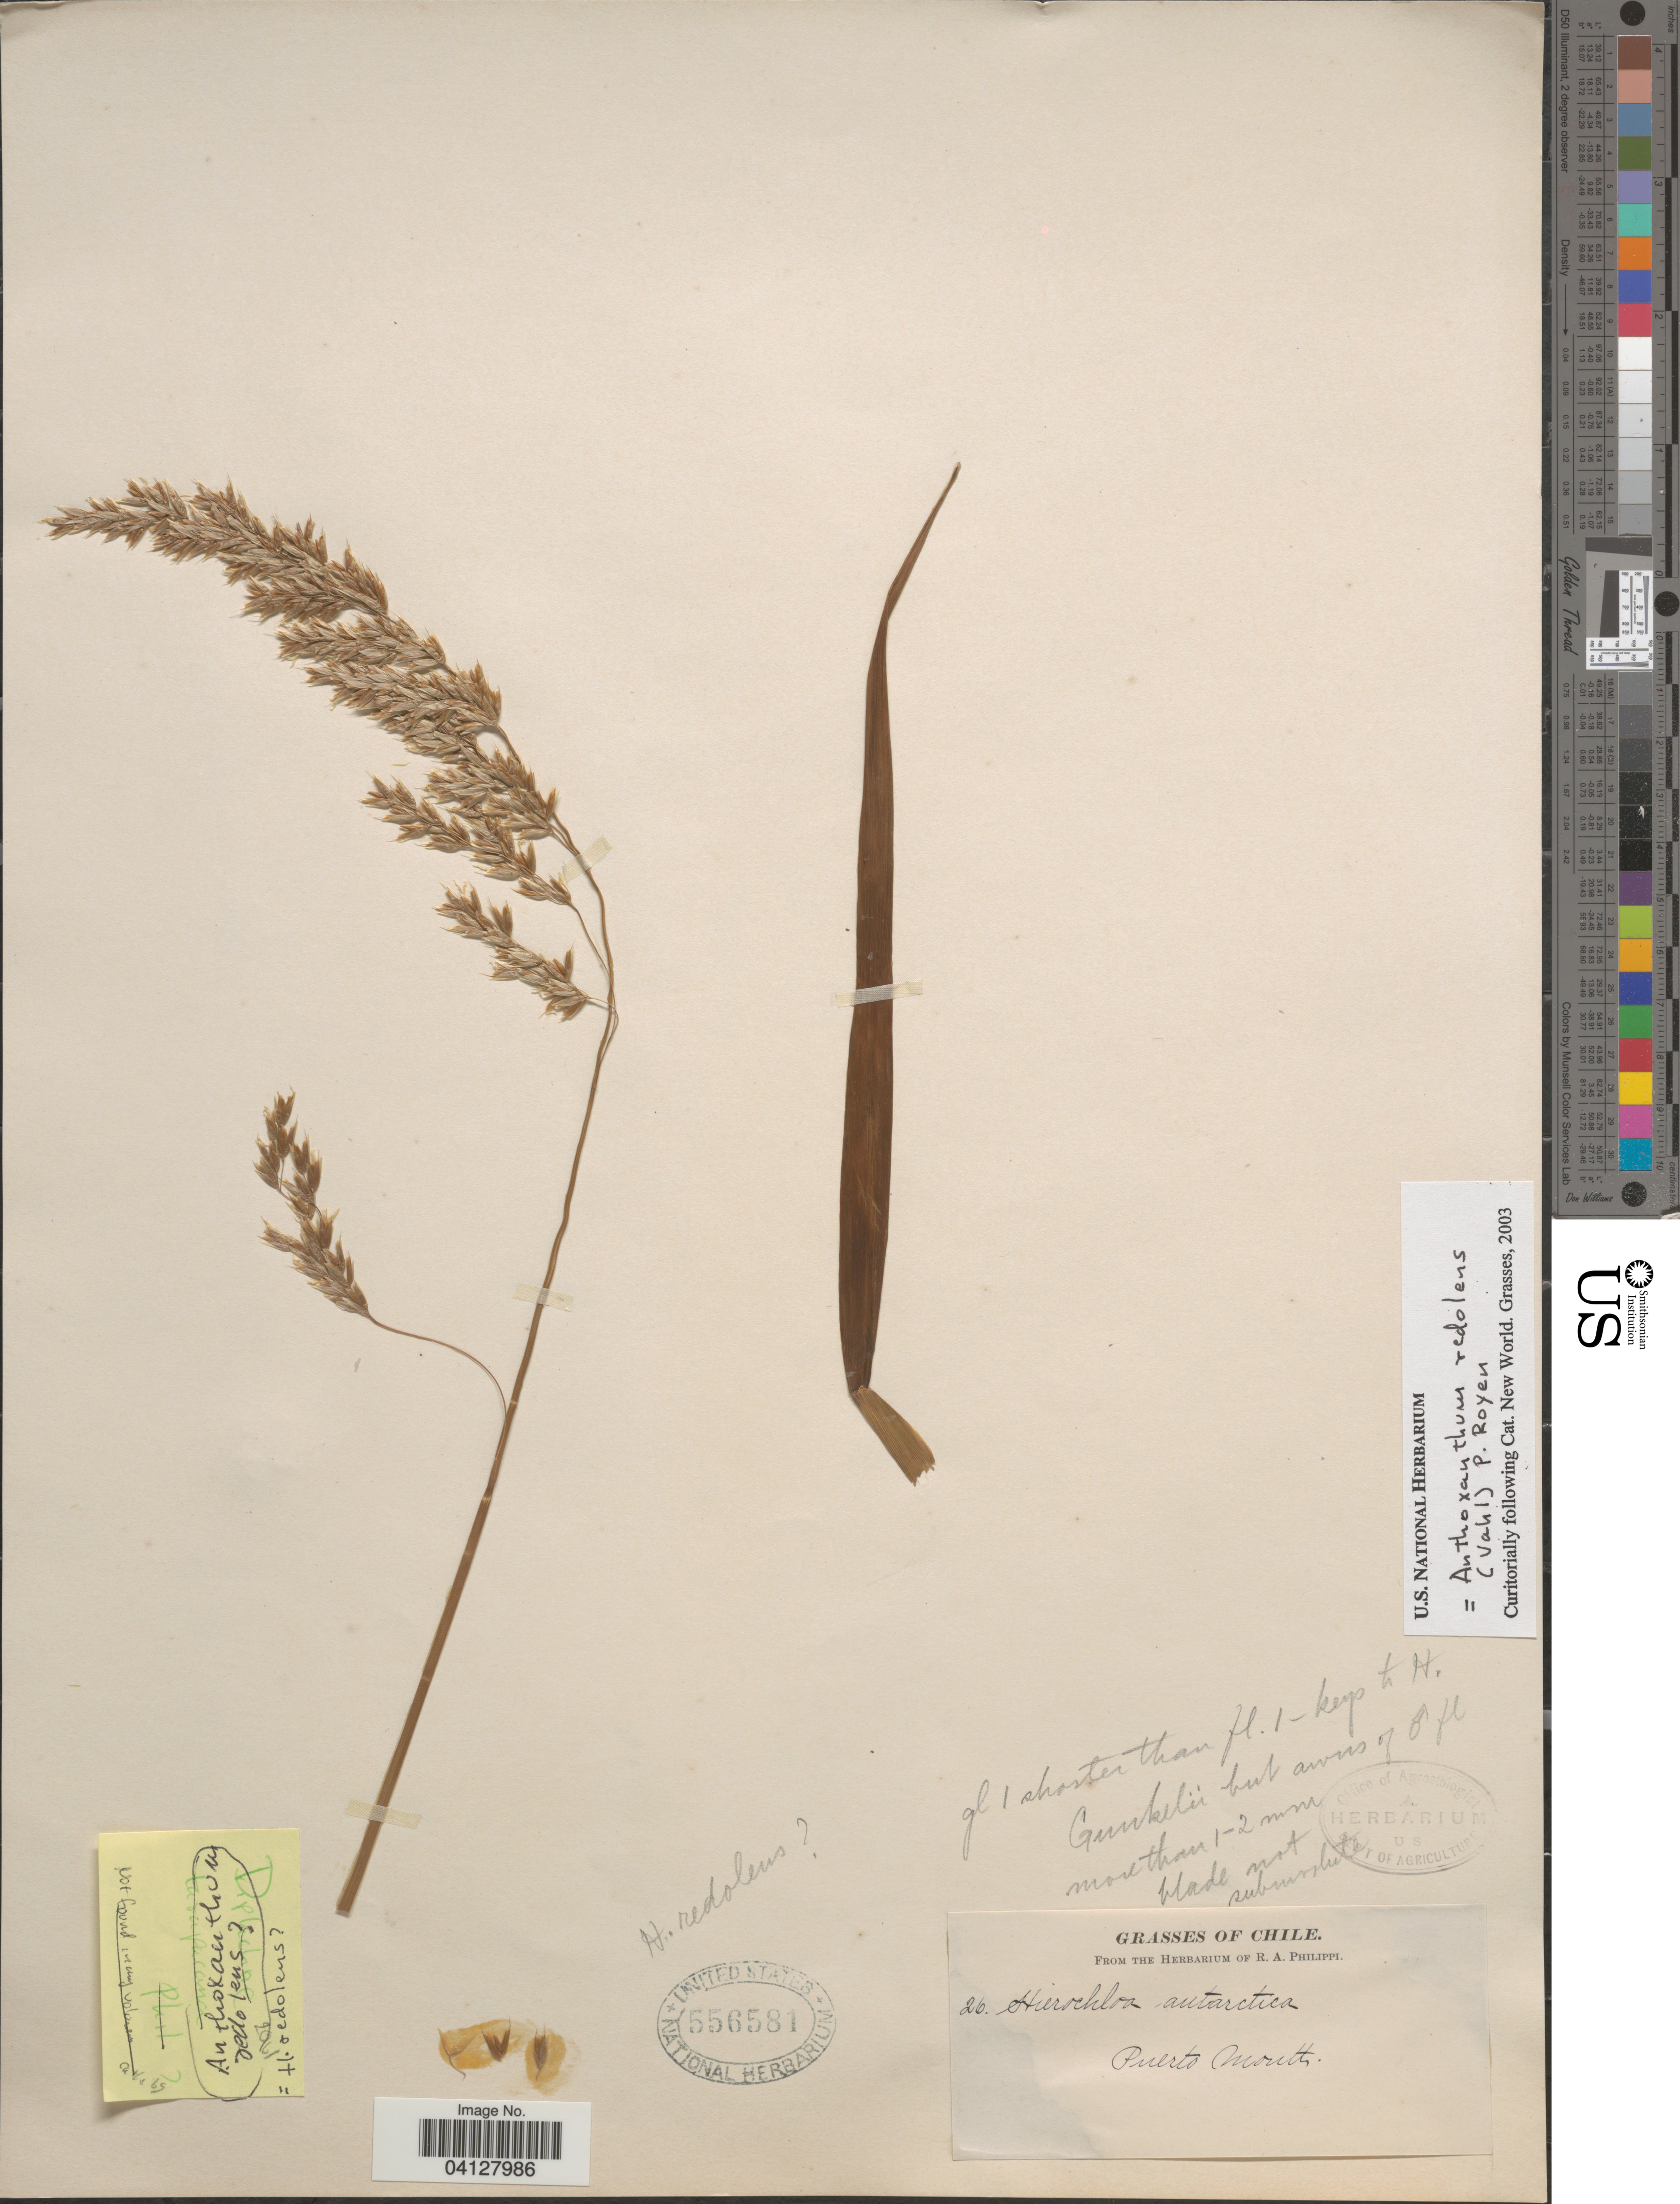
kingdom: Plantae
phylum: Tracheophyta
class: Liliopsida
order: Poales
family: Poaceae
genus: Anthoxanthum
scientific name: Anthoxanthum redolens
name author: (Vahl) P. Royen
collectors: ex. herb. R.A. Philippi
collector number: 26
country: Chile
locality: Puerto Moritts.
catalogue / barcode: US 556581